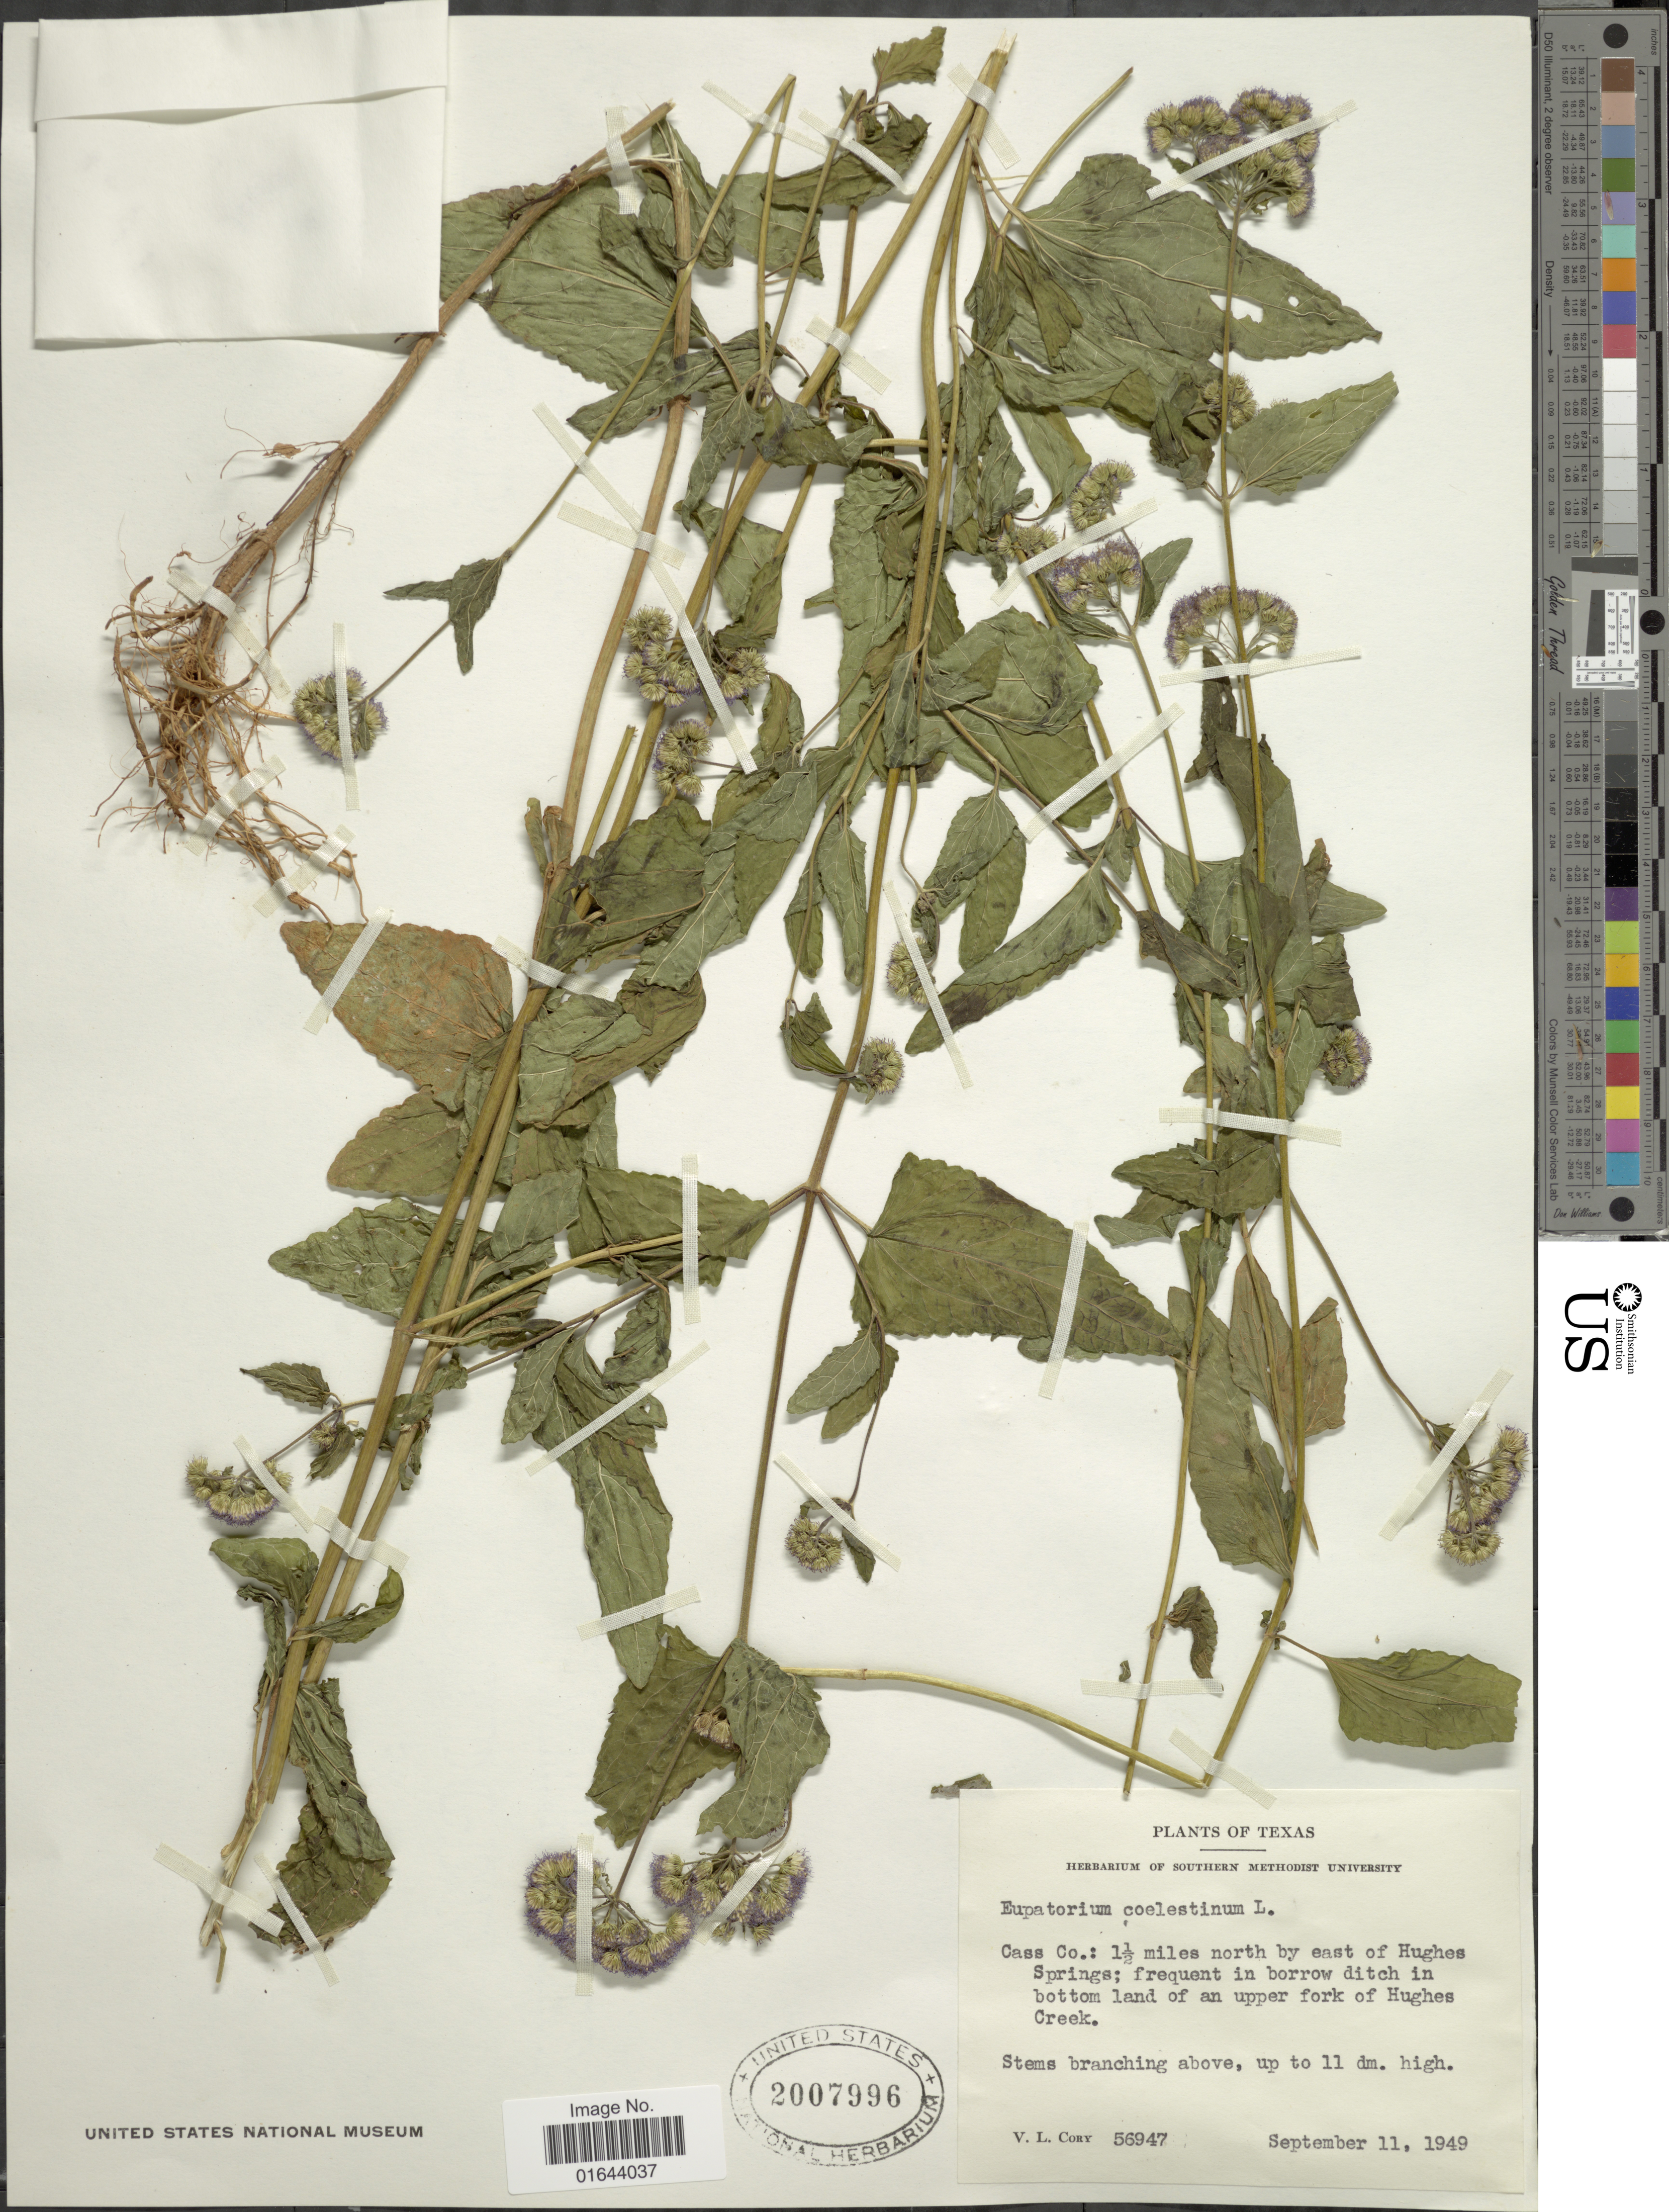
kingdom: Plantae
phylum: Tracheophyta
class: Magnoliopsida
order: Asterales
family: Asteraceae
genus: Conoclinium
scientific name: Conoclinium coelestinum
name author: (L.) DC.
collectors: V. Cory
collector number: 56947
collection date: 1949-09-11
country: United States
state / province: Texas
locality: Cass Co.: 1½ miles north by east of Hughes Springs; frequent in borrow ditch in bottom land of an upper fork of HUghes Creek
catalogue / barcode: US 2007996